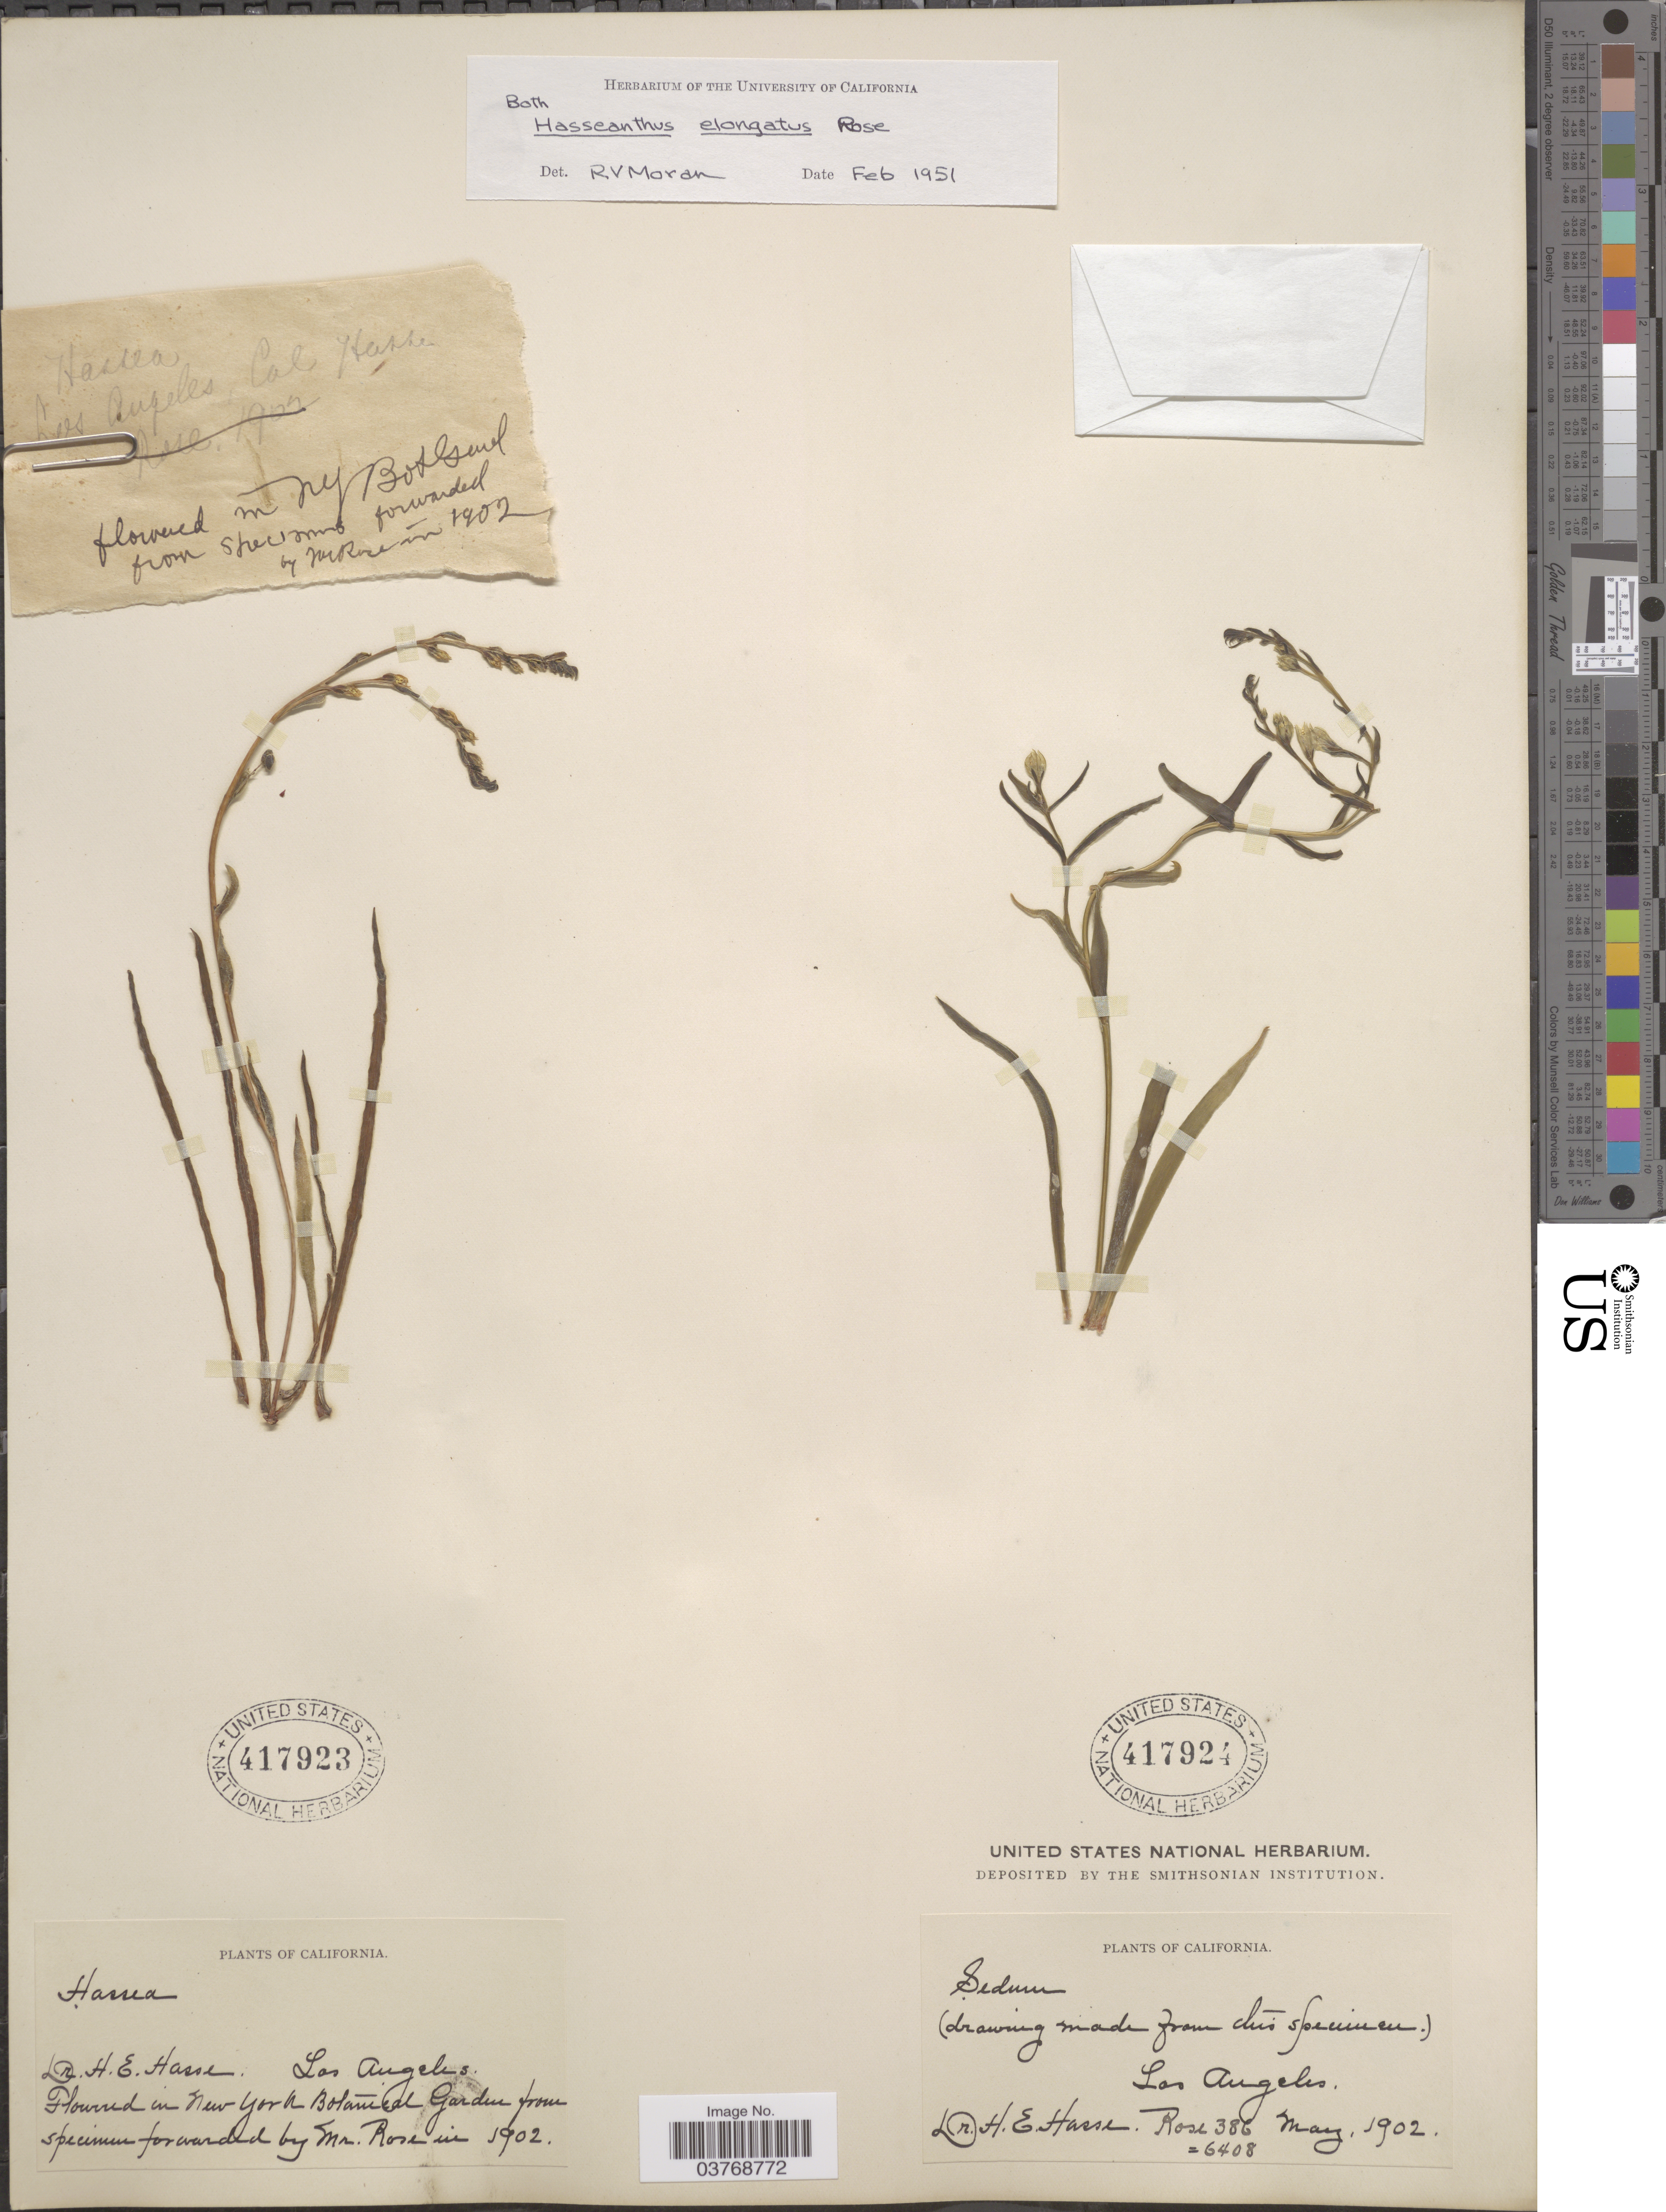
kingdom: Plantae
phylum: Tracheophyta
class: Magnoliopsida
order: Saxifragales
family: Crassulaceae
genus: Dudleya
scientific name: Dudleya multicaulis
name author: (Rose) Moran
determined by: Strong, Mark T., (BOT), Smithsonian Institution - National Museum of Natural History (UNITED STATES)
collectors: H. E. Hasse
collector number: Rose386=6408?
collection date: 1902-05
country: United States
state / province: California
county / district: Los Angeles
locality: Los Angeles.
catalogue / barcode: US 417924-2